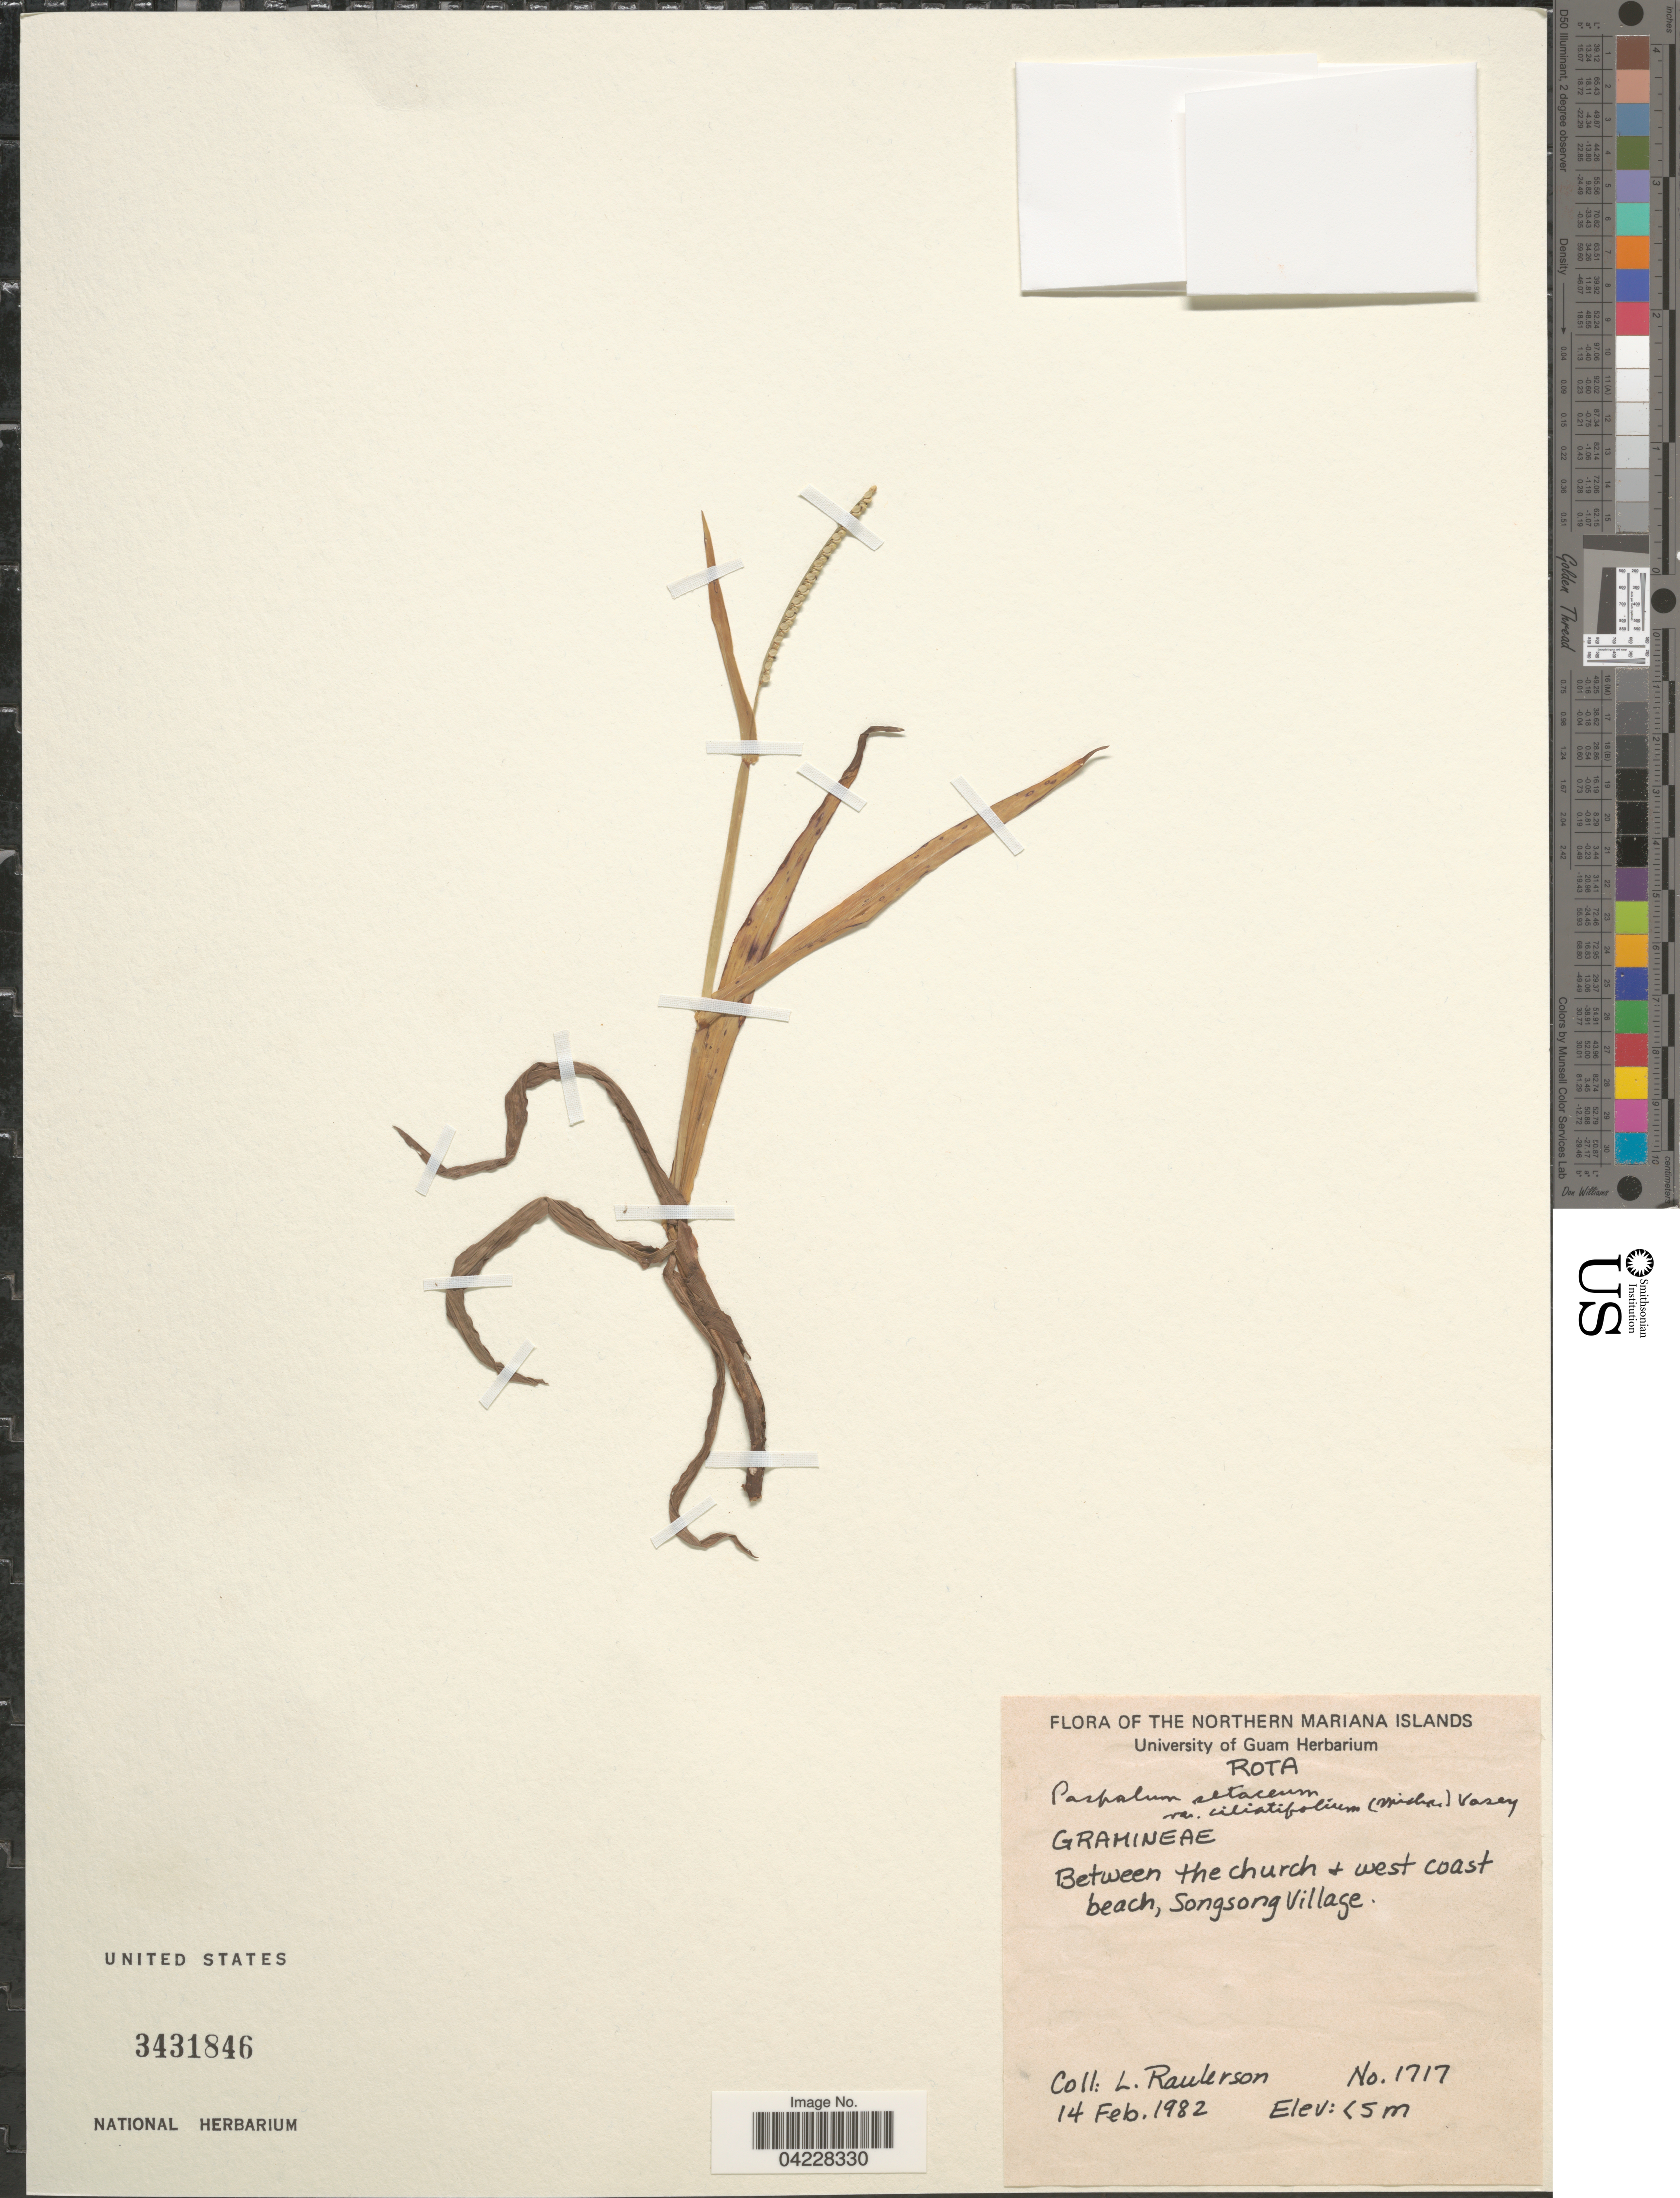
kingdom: Plantae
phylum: Tracheophyta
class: Liliopsida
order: Poales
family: Poaceae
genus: Paspalum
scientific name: Paspalum setaceum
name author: Michx.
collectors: L. Raulerson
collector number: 1717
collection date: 1982-02-14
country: Northern Mariana Islands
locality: Rota. Between the church + west coast beach, Songsong village.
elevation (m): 5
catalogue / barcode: US 3431846